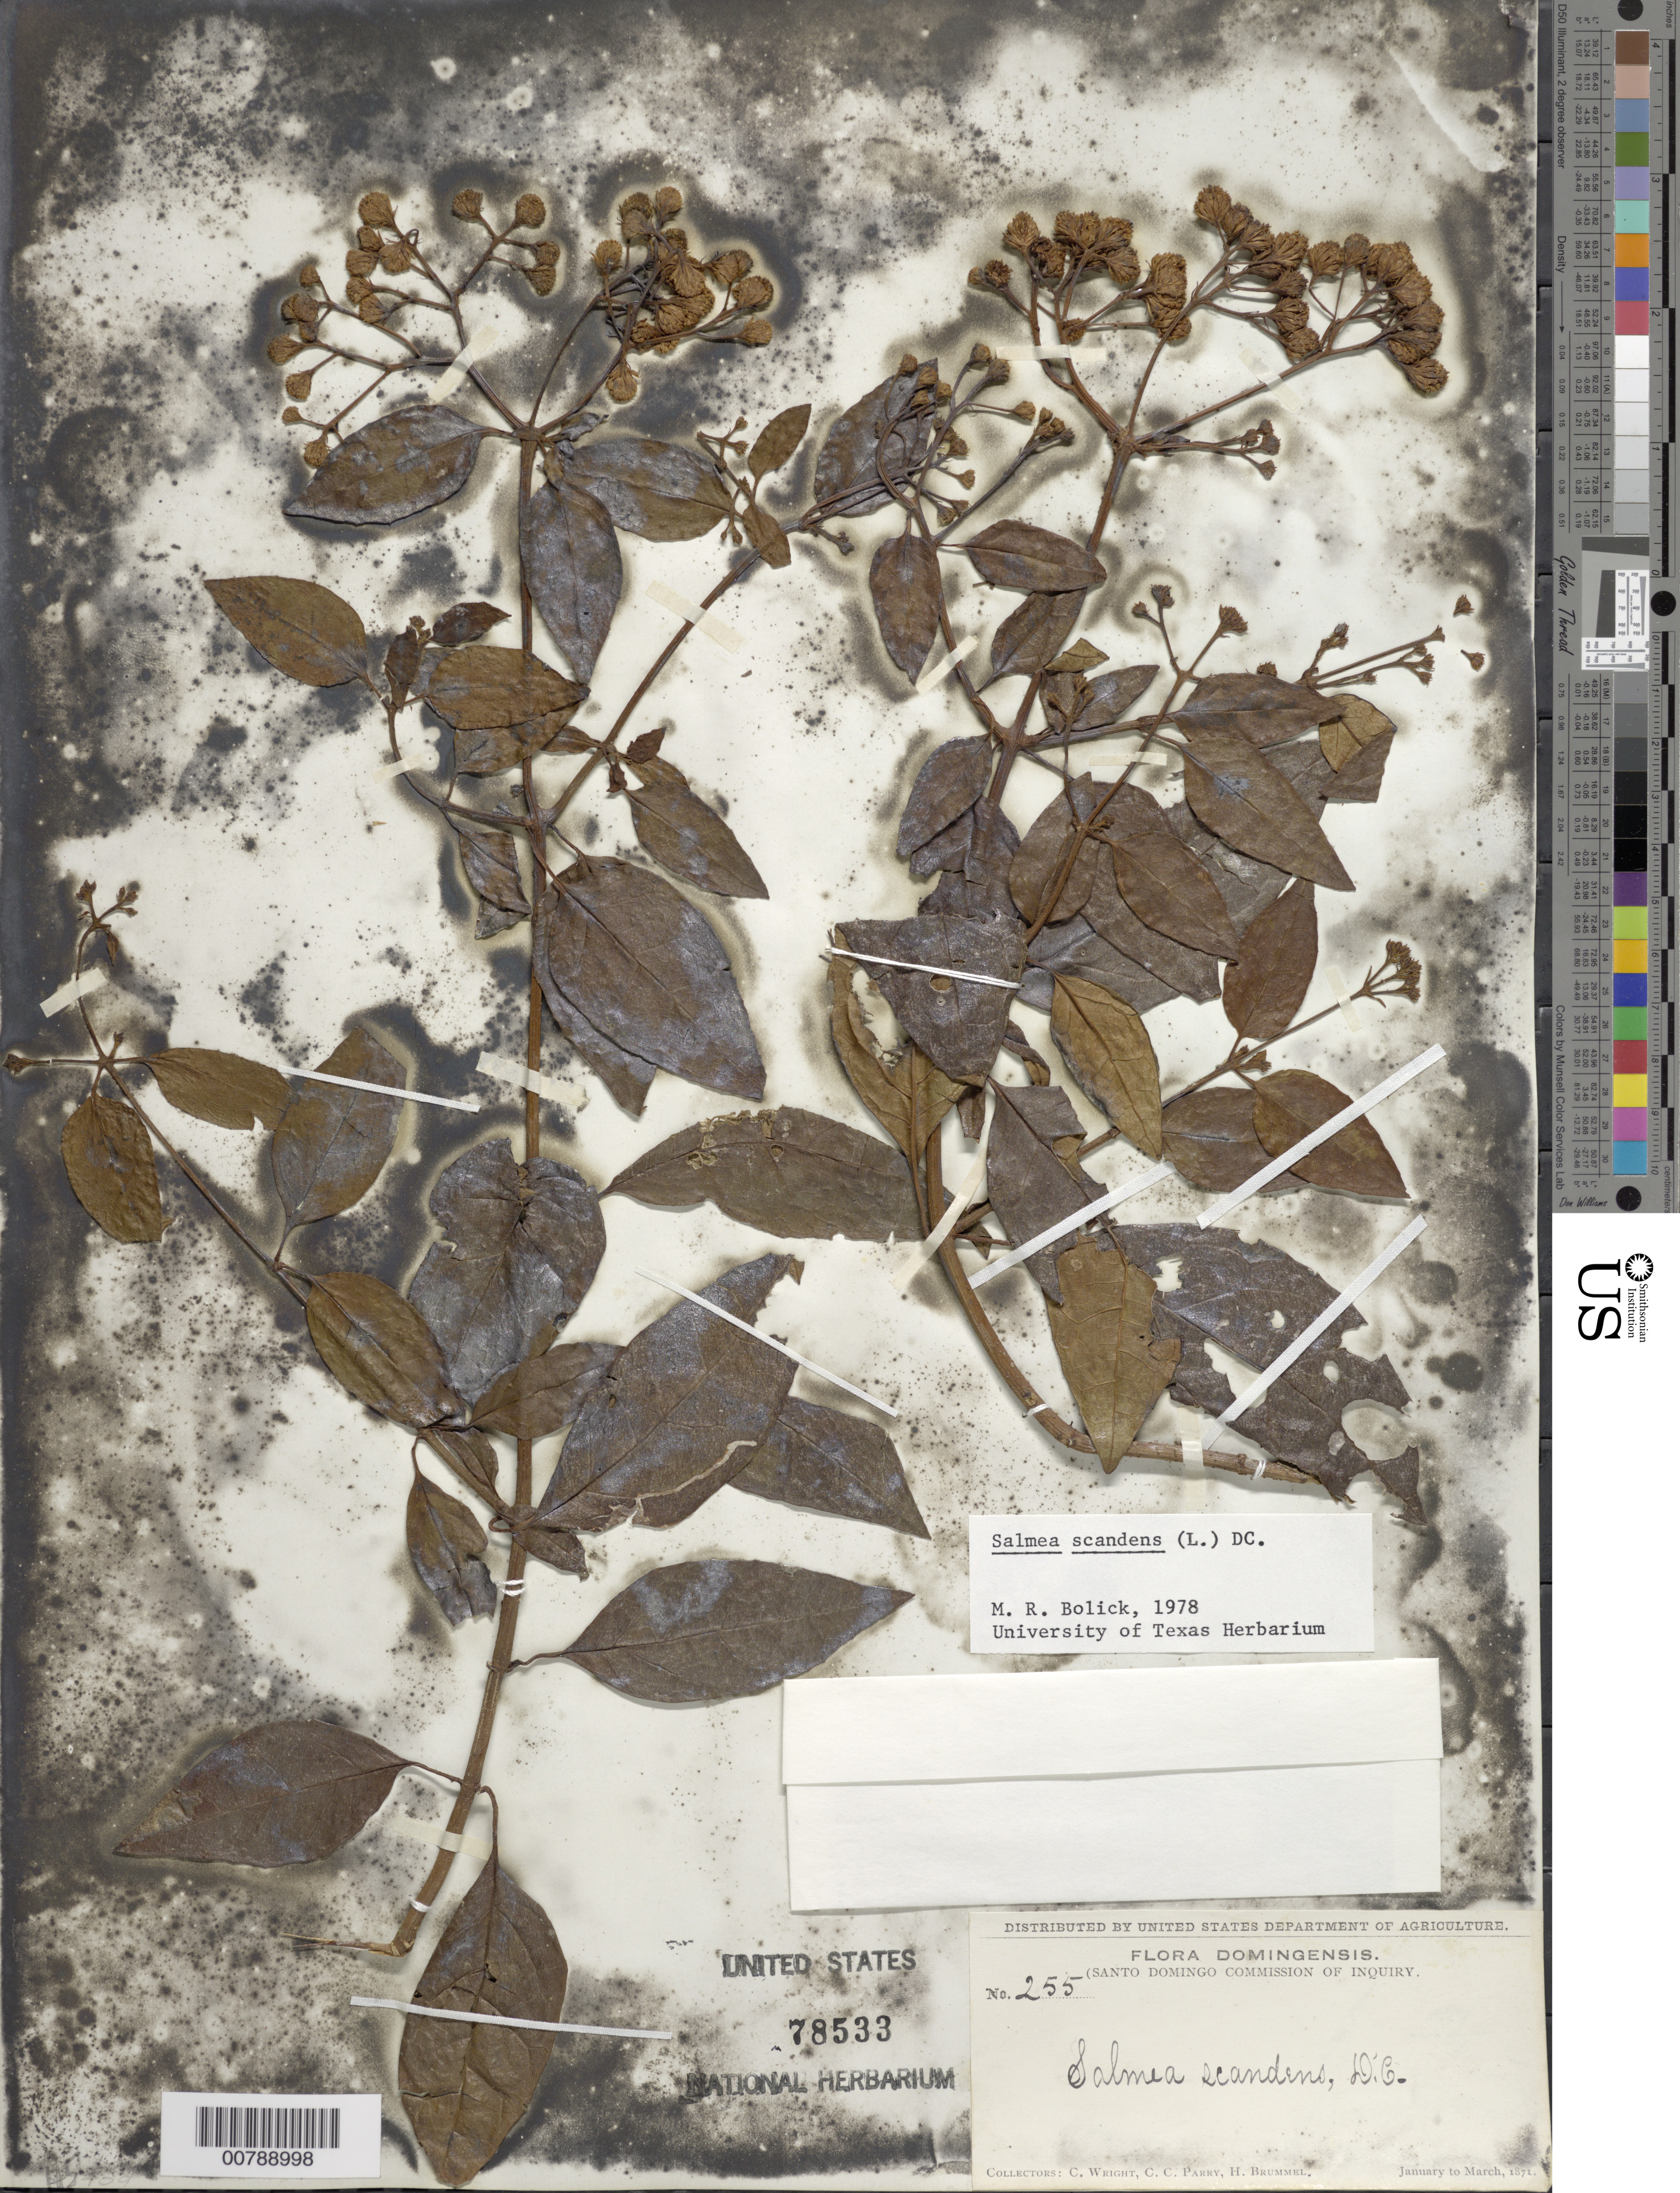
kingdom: Plantae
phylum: Tracheophyta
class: Magnoliopsida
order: Asterales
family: Asteraceae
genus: Salmea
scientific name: Salmea scandens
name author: (L.) DC.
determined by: Bolick, Margaret R., Curator (NEB), University of Nebraska State Museum (UNITED STATES)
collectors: C. Wright, C. C. Parry & H. Brummel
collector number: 255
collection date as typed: Jan 1871 to -- Mar 1871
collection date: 1871-01/1871-03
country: Dominican Republic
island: Hispaniola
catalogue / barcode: US 78533